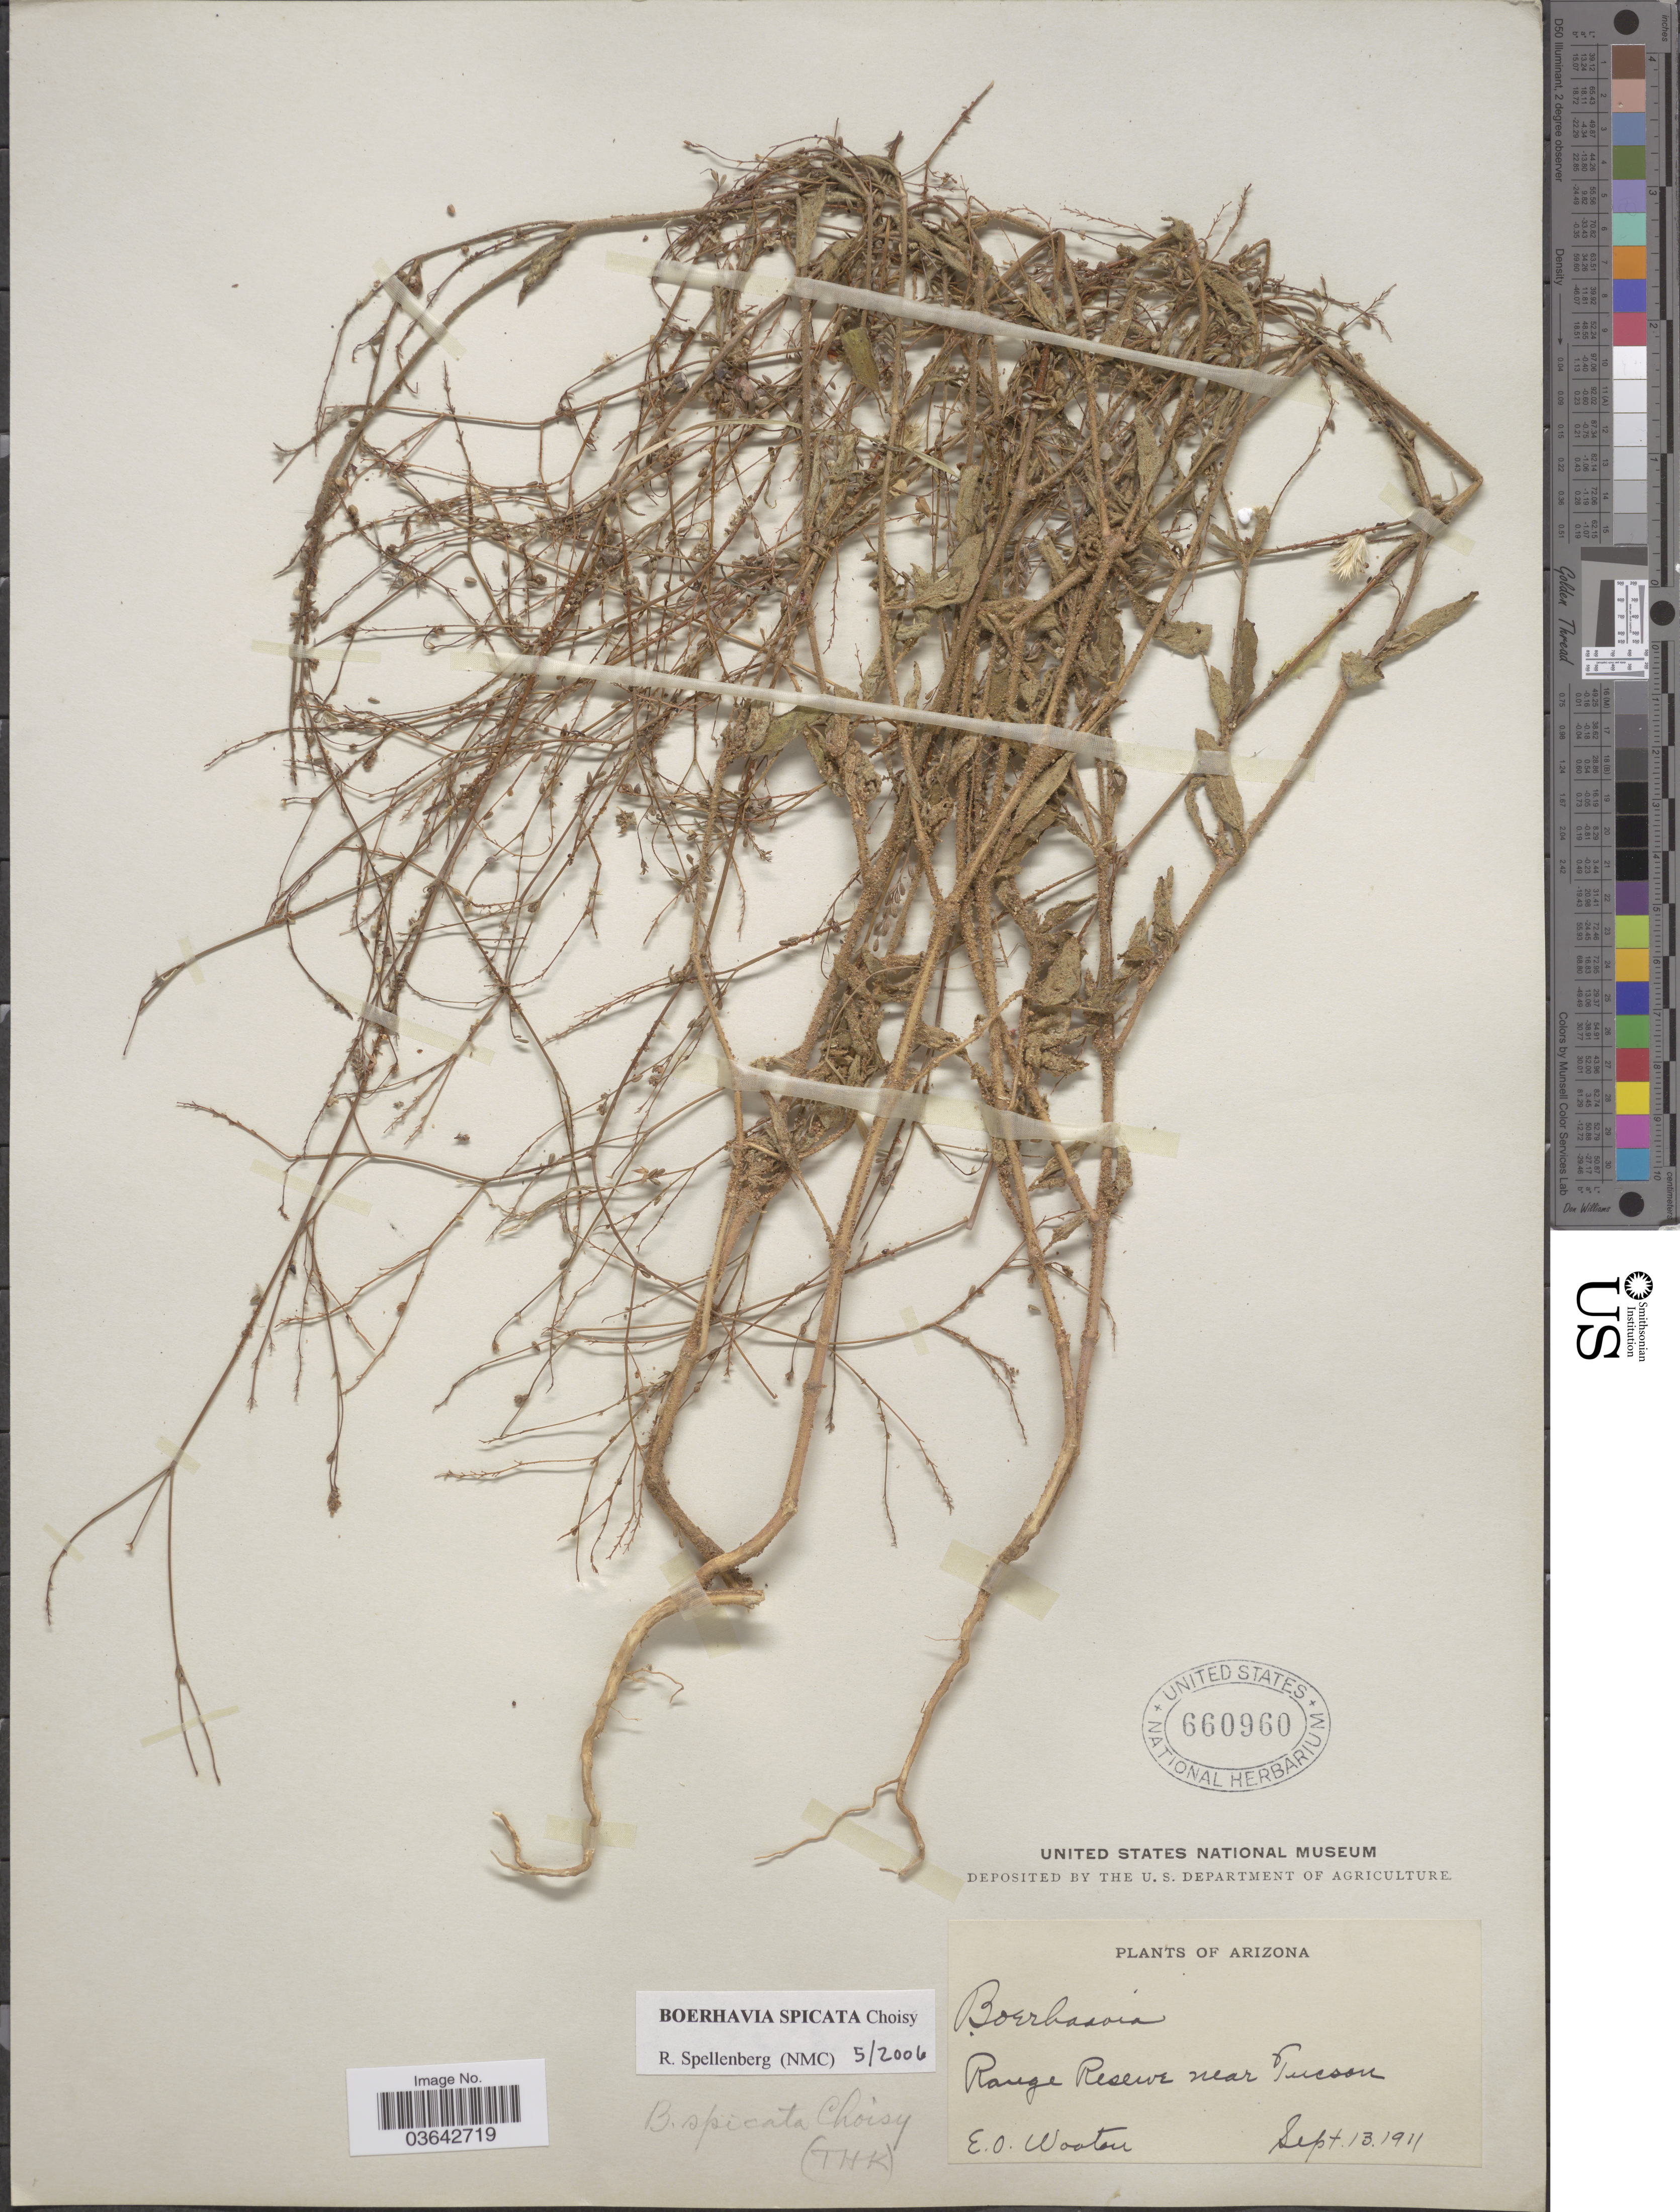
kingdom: Plantae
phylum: Tracheophyta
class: Magnoliopsida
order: Caryophyllales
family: Nyctaginaceae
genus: Boerhavia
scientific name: Boerhavia spicata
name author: Choisy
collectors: E. O. Wooton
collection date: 1911-09-13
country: United States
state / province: Arizona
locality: Range Reserve near Tucson.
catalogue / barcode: US 660960